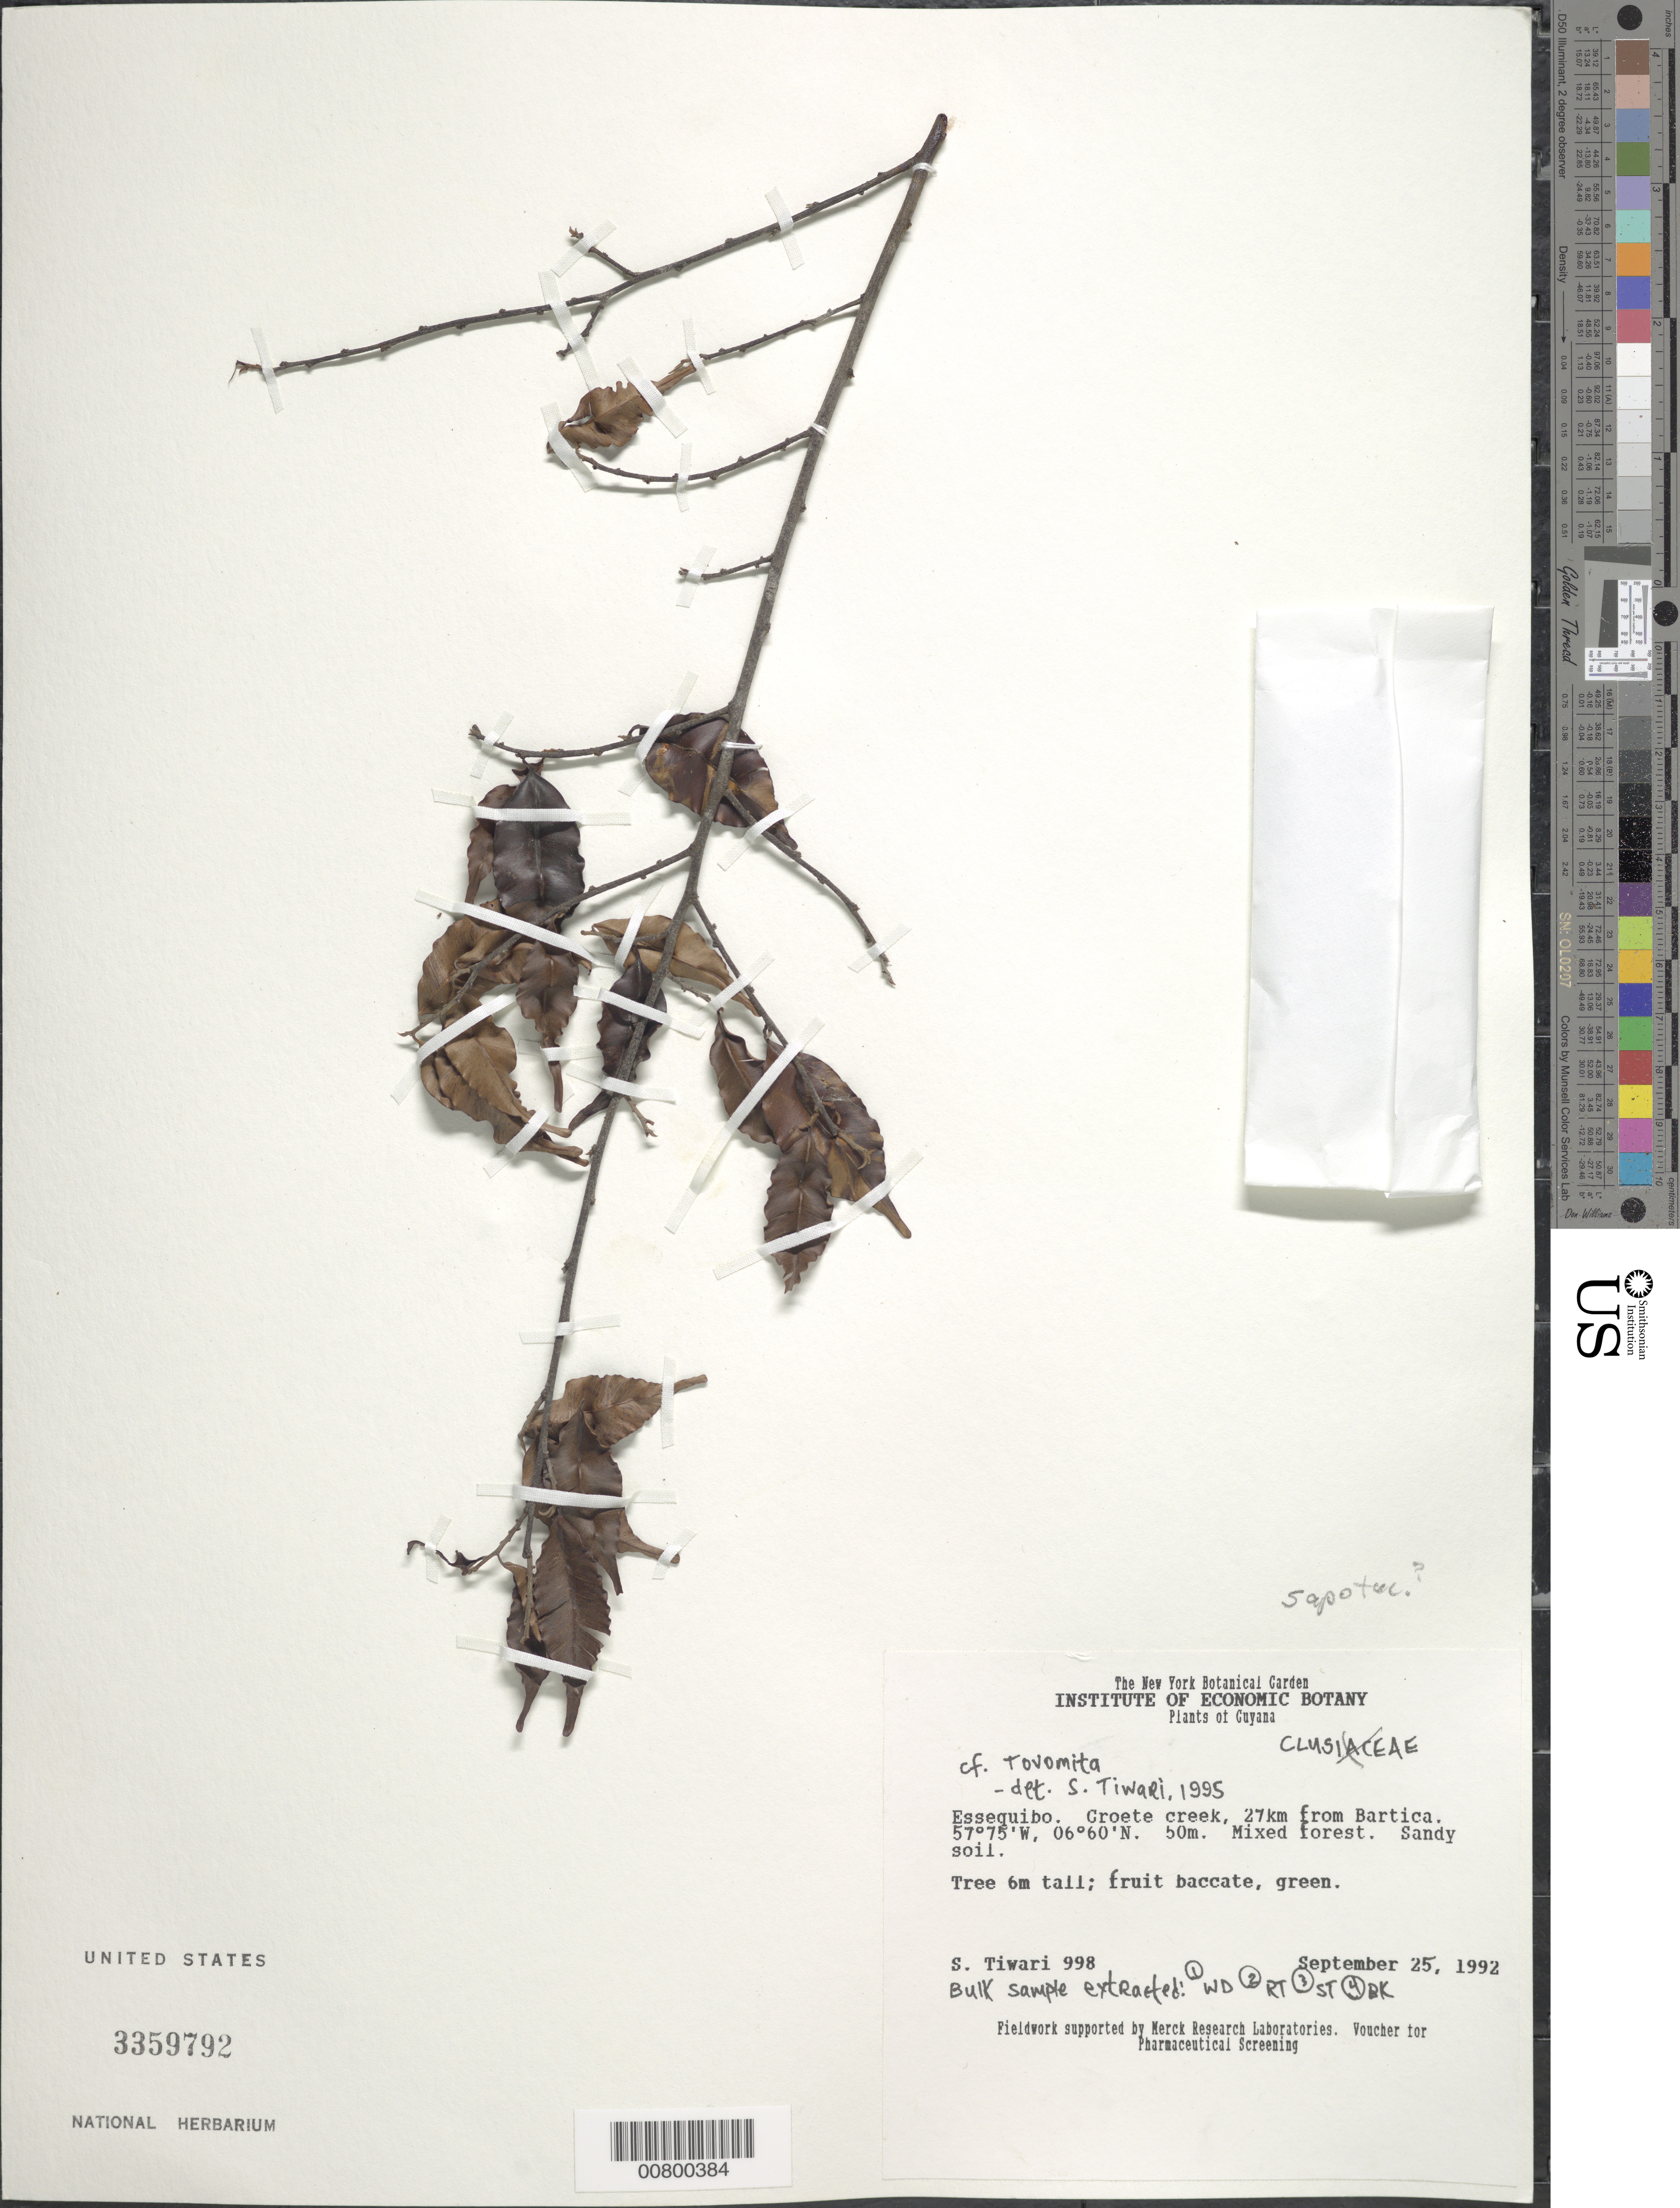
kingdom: Plantae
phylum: Tracheophyta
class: Magnoliopsida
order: Ericales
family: Sapotaceae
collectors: S. Tiwari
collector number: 998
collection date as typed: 25-Sep-92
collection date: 1992-09-25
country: Guyana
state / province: Essequibo Isl-W. Demerara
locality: Essequibo; Groete Creek, 27 km from Bartica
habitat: Mixed forest, sandy soil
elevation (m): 50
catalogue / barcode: US 3359792